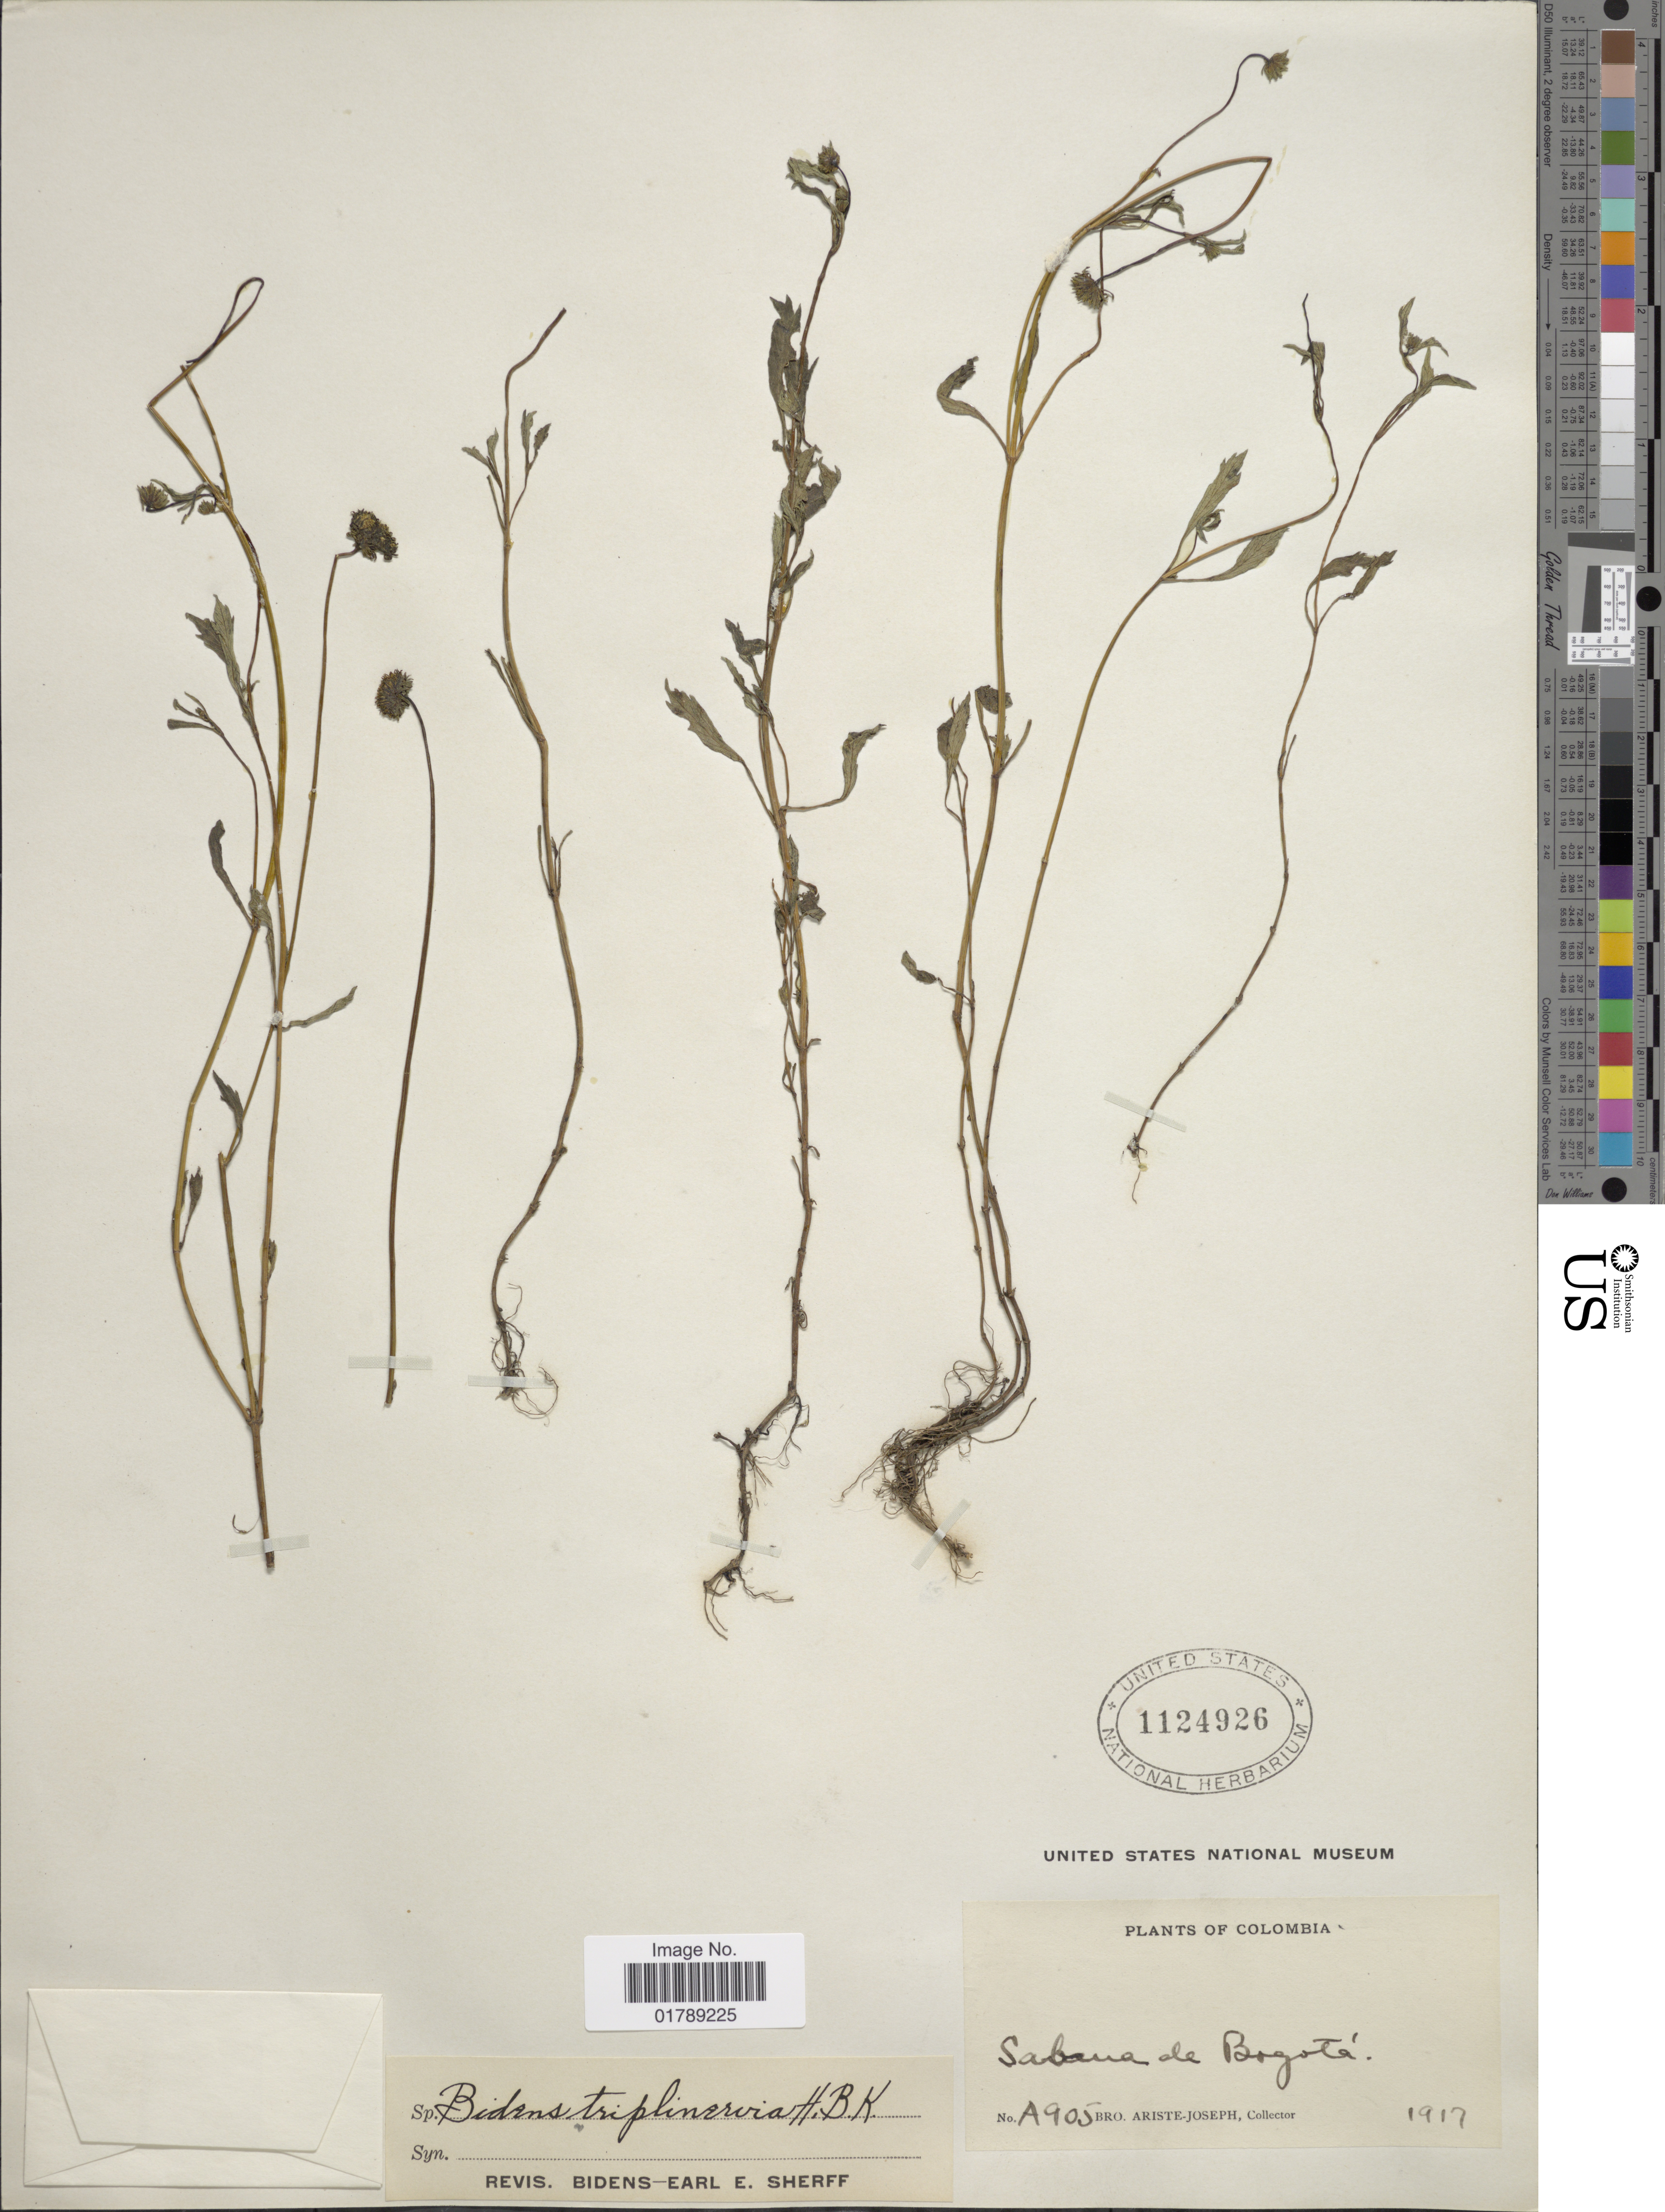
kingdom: Plantae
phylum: Tracheophyta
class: Magnoliopsida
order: Asterales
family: Asteraceae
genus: Bidens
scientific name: Bidens triplinervia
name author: Kunth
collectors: Bro. Ariste-Joseph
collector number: A905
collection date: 1917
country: Colombia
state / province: Bogota D.C.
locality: Sabana de Bogotá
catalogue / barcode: US 1124926